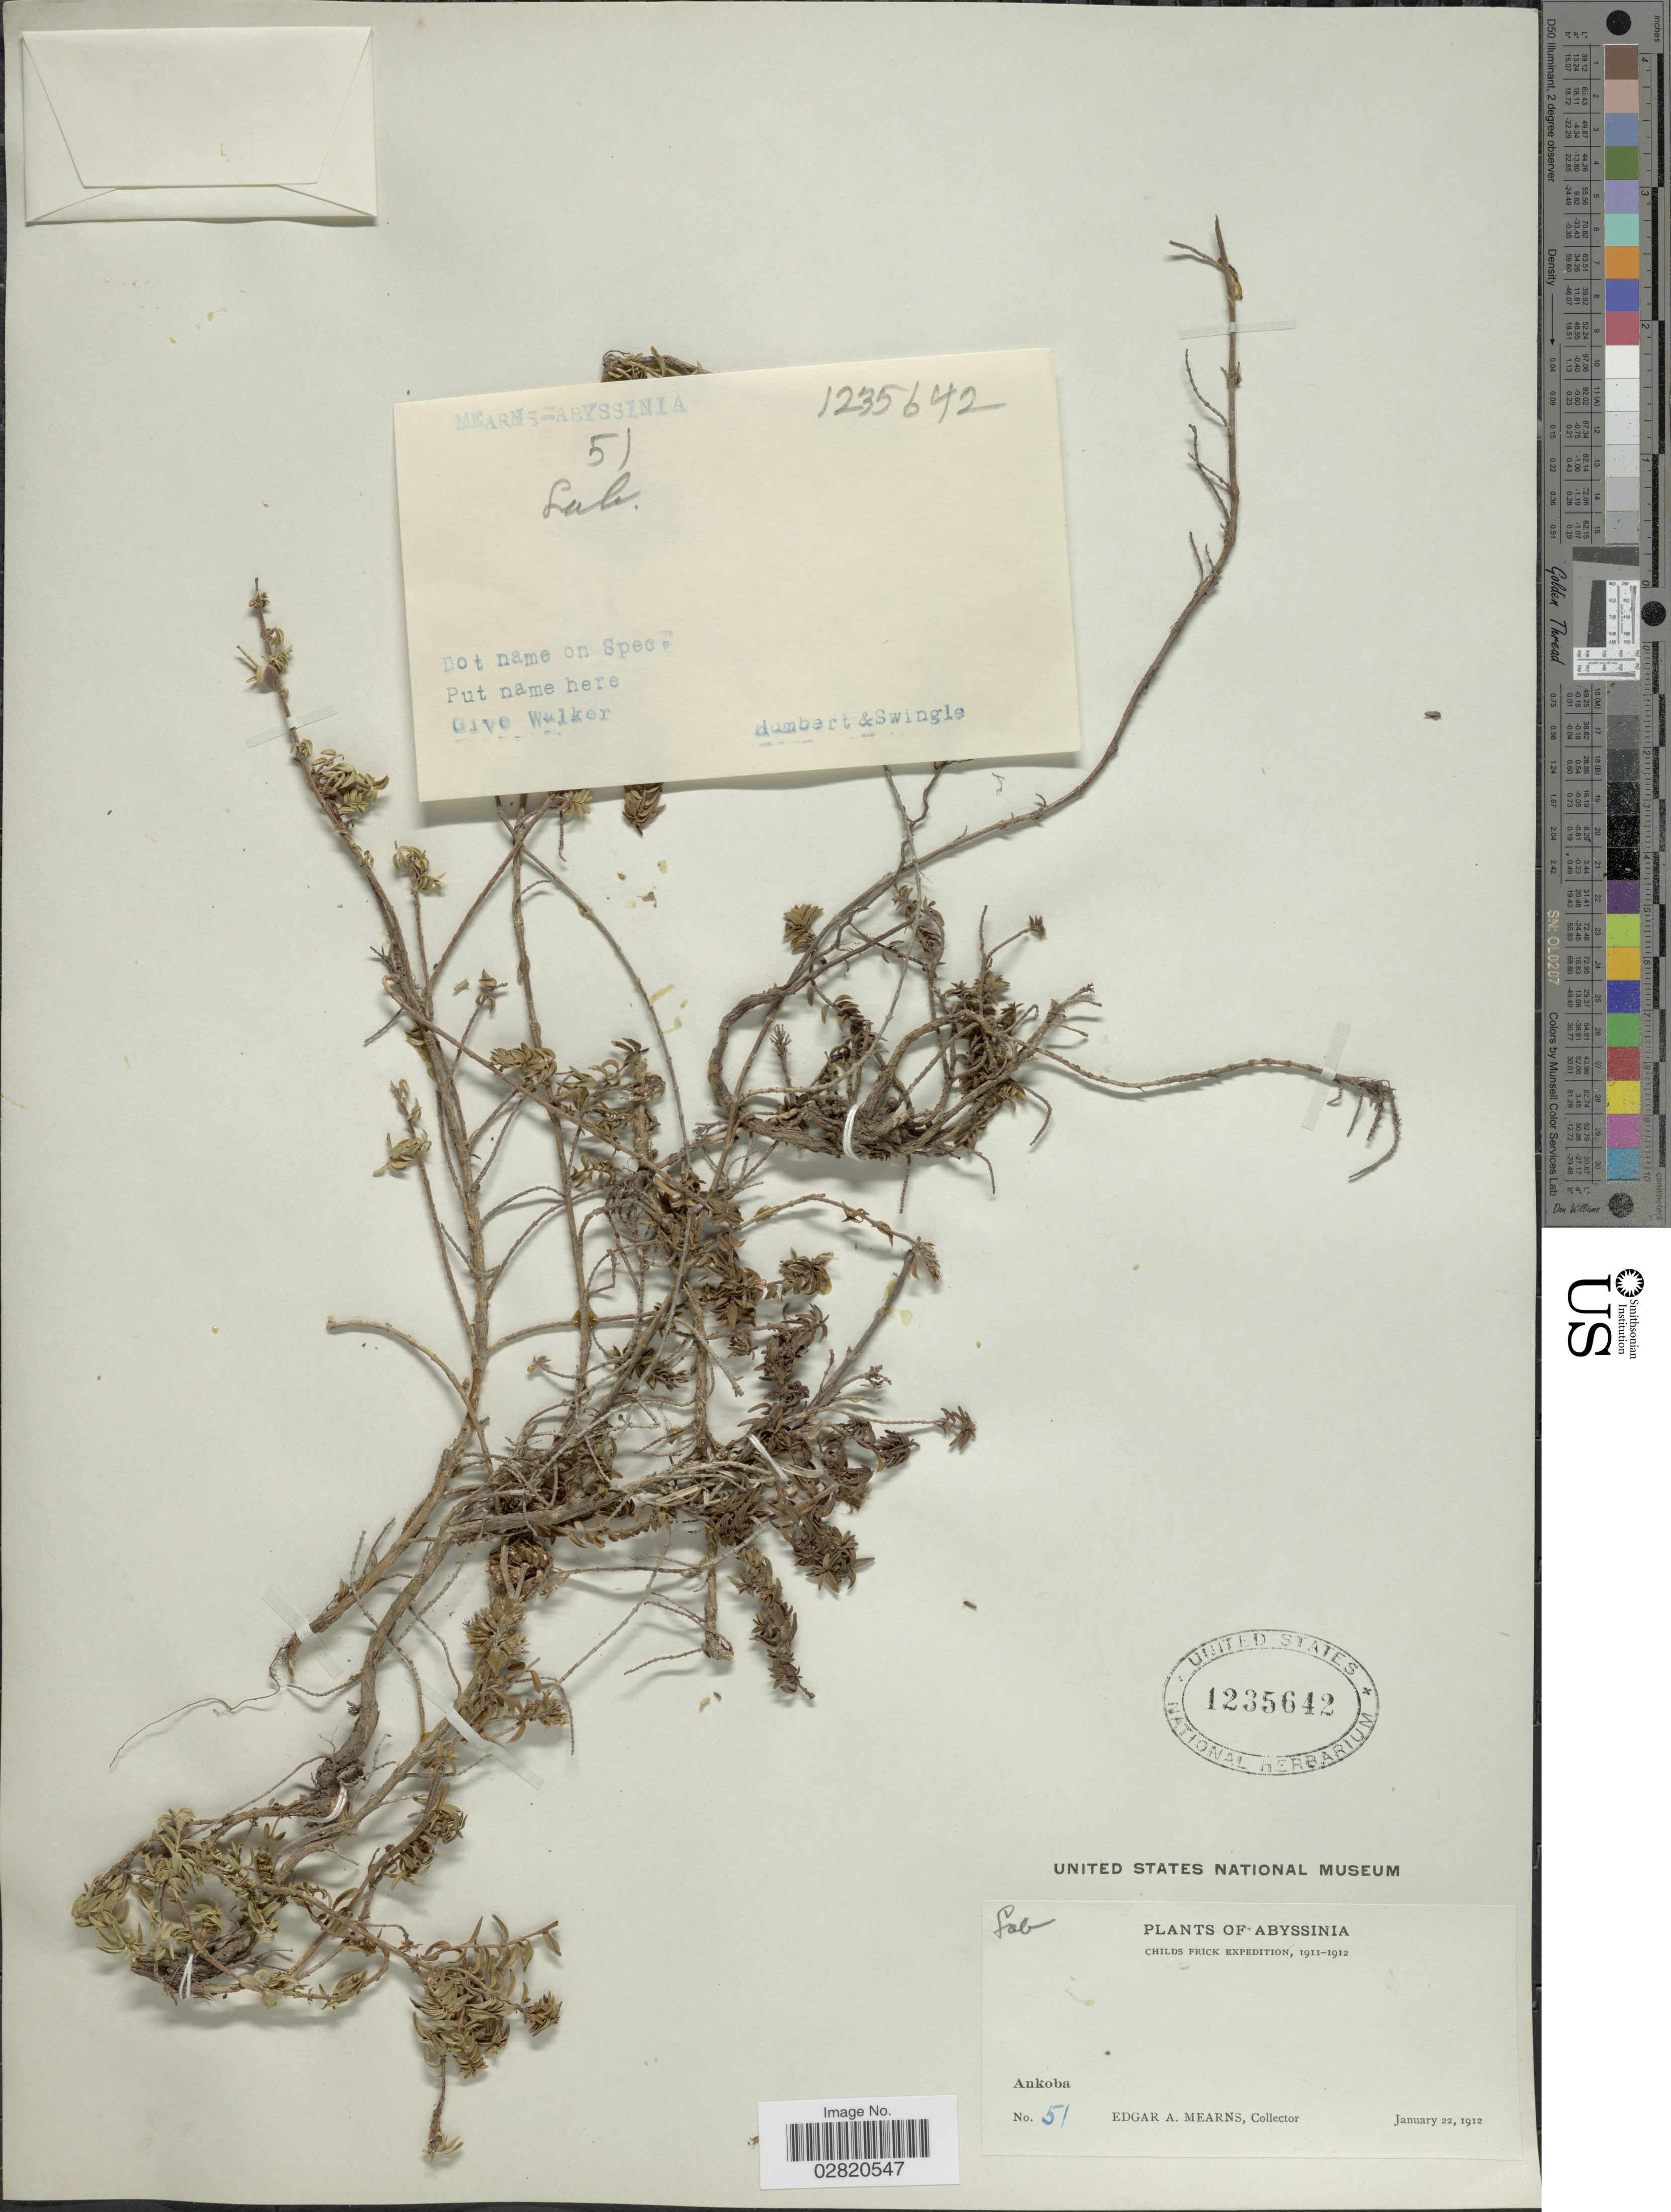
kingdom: Plantae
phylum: Tracheophyta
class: Magnoliopsida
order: Lamiales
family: Lamiaceae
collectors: E. A. Mearns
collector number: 51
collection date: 1912-01-22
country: Eritrea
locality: Abyssinia. Childs Frick. Ankoba.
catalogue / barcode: US 1235642